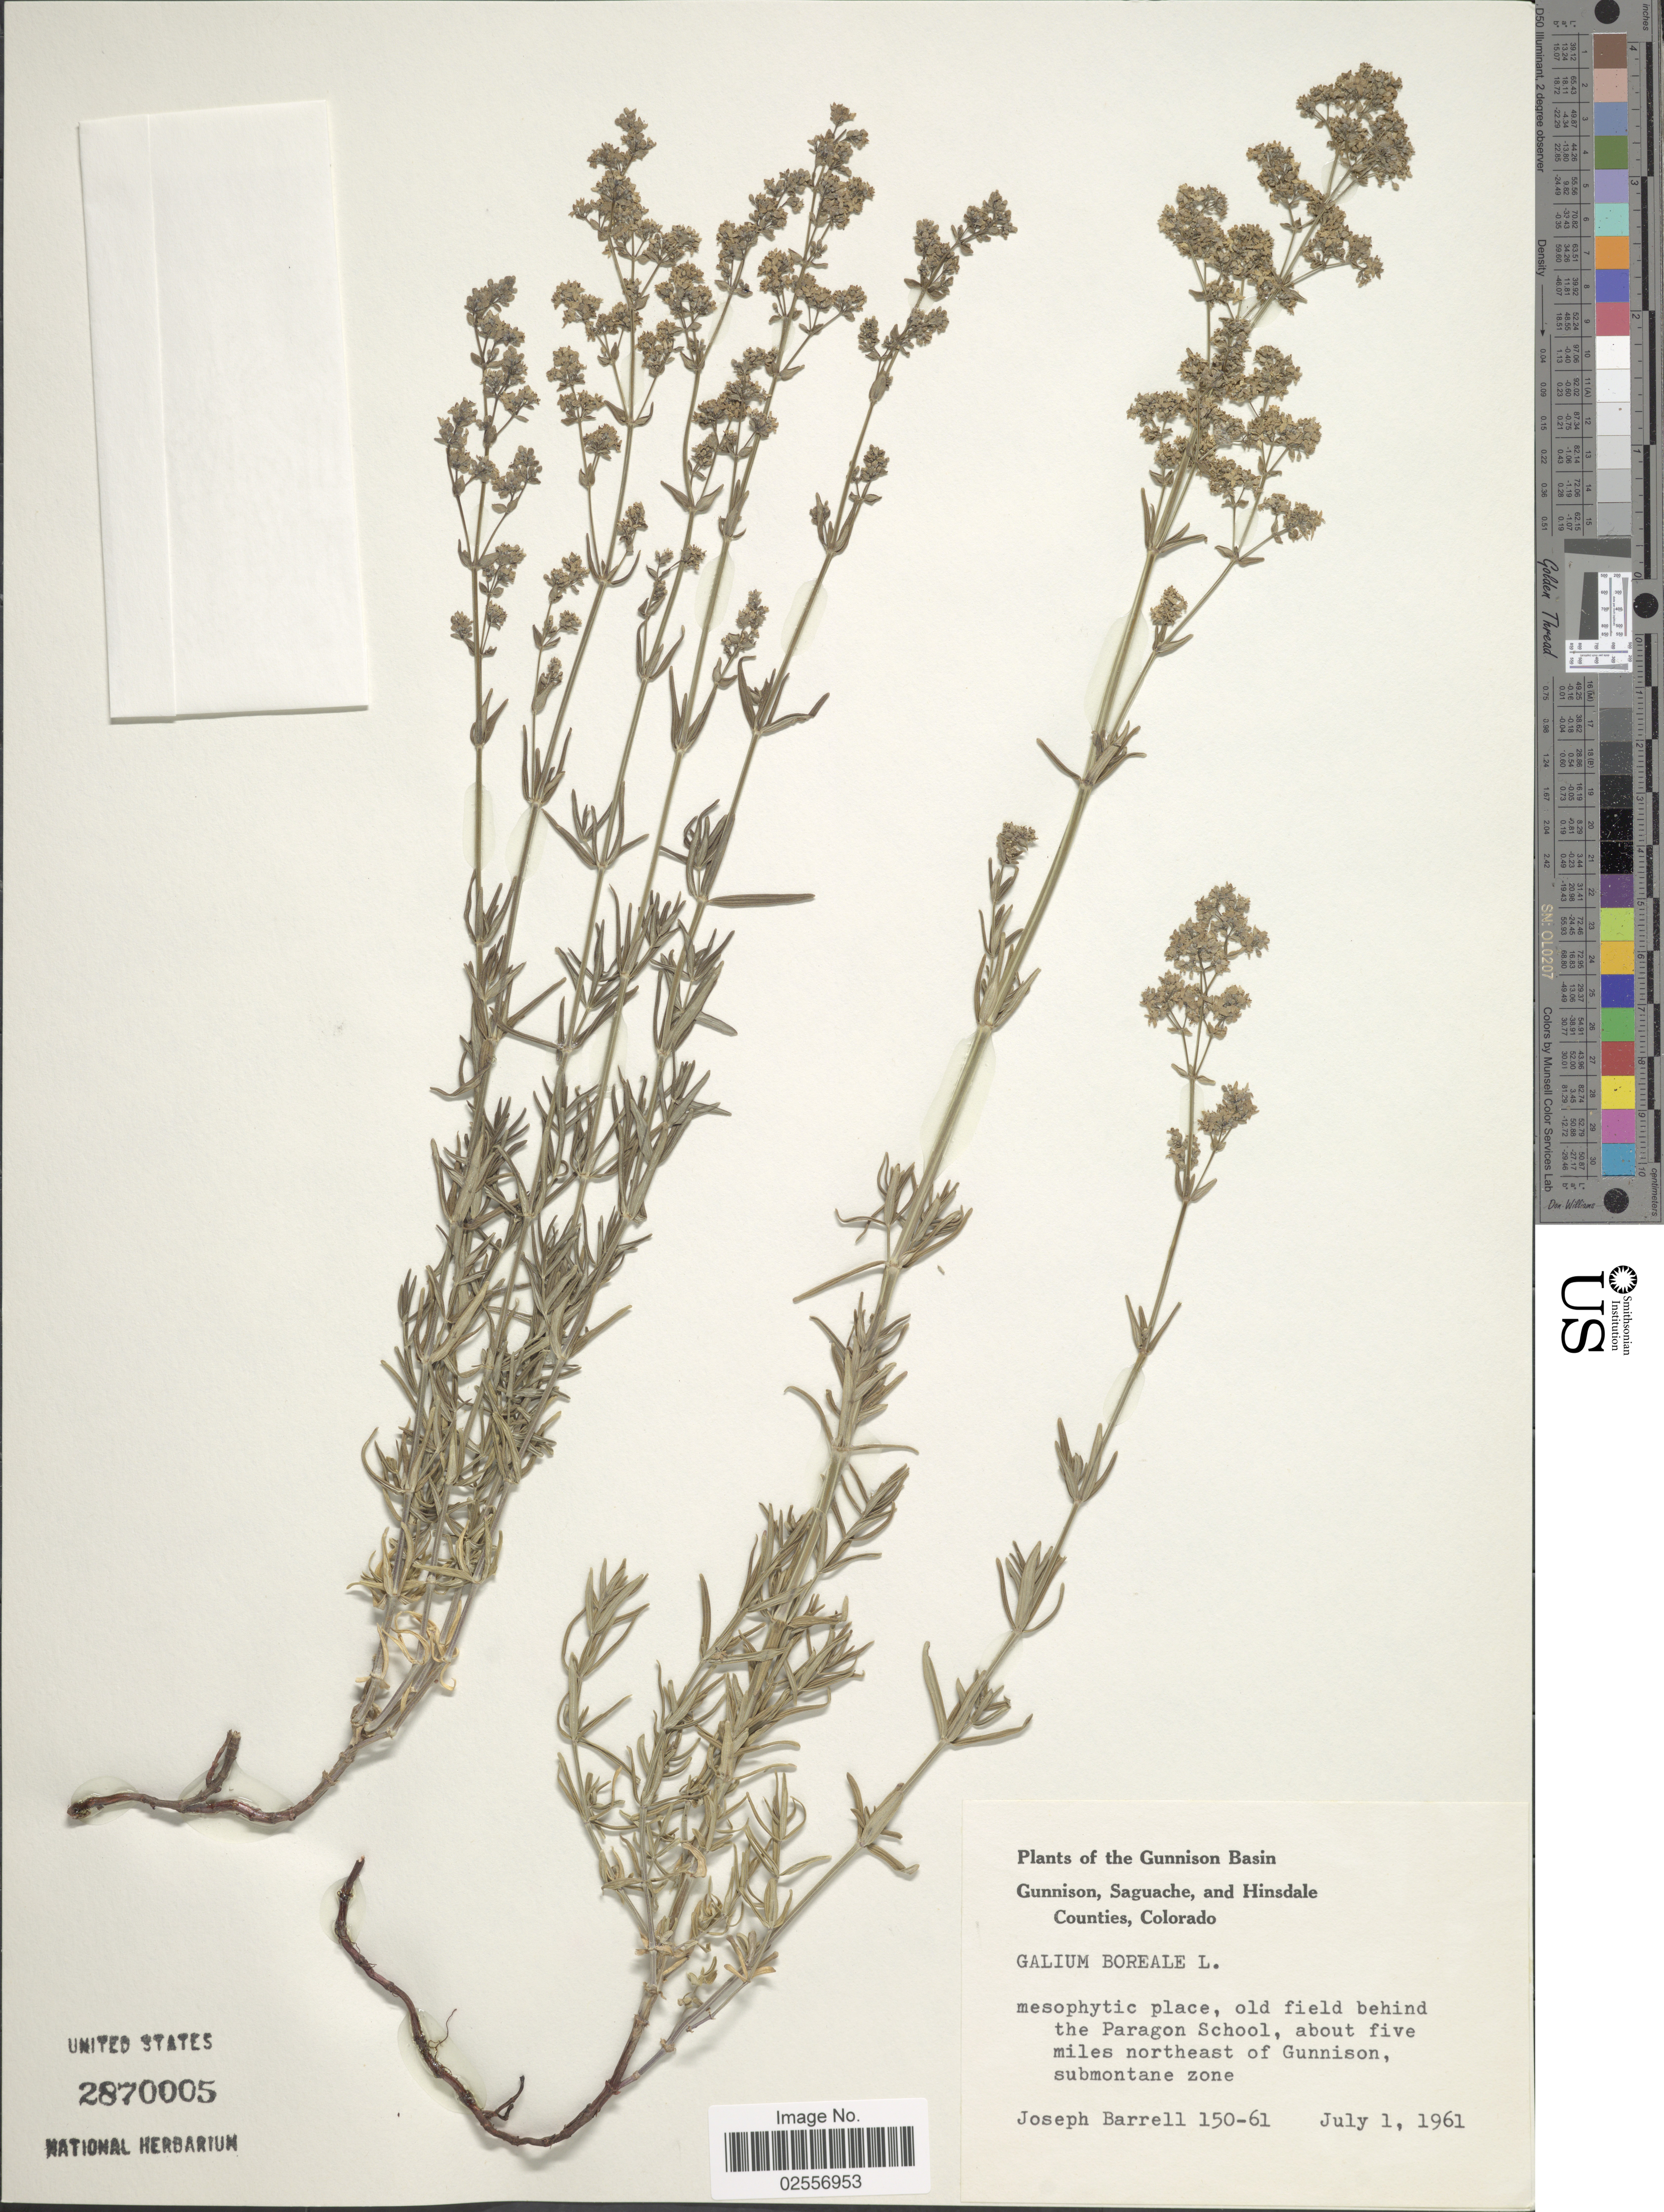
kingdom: Plantae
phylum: Tracheophyta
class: Magnoliopsida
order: Gentianales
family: Rubiaceae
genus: Galium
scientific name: Galium boreale L.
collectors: J. Barrell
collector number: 150-61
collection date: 1961-07-01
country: United States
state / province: Colorado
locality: Gunnison Basin, Gunnison, Saguache, and Hinsdale Counties, old field behind the Paragon School, about five miles northeast of Gunnison, submontane zone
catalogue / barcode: US 2870005